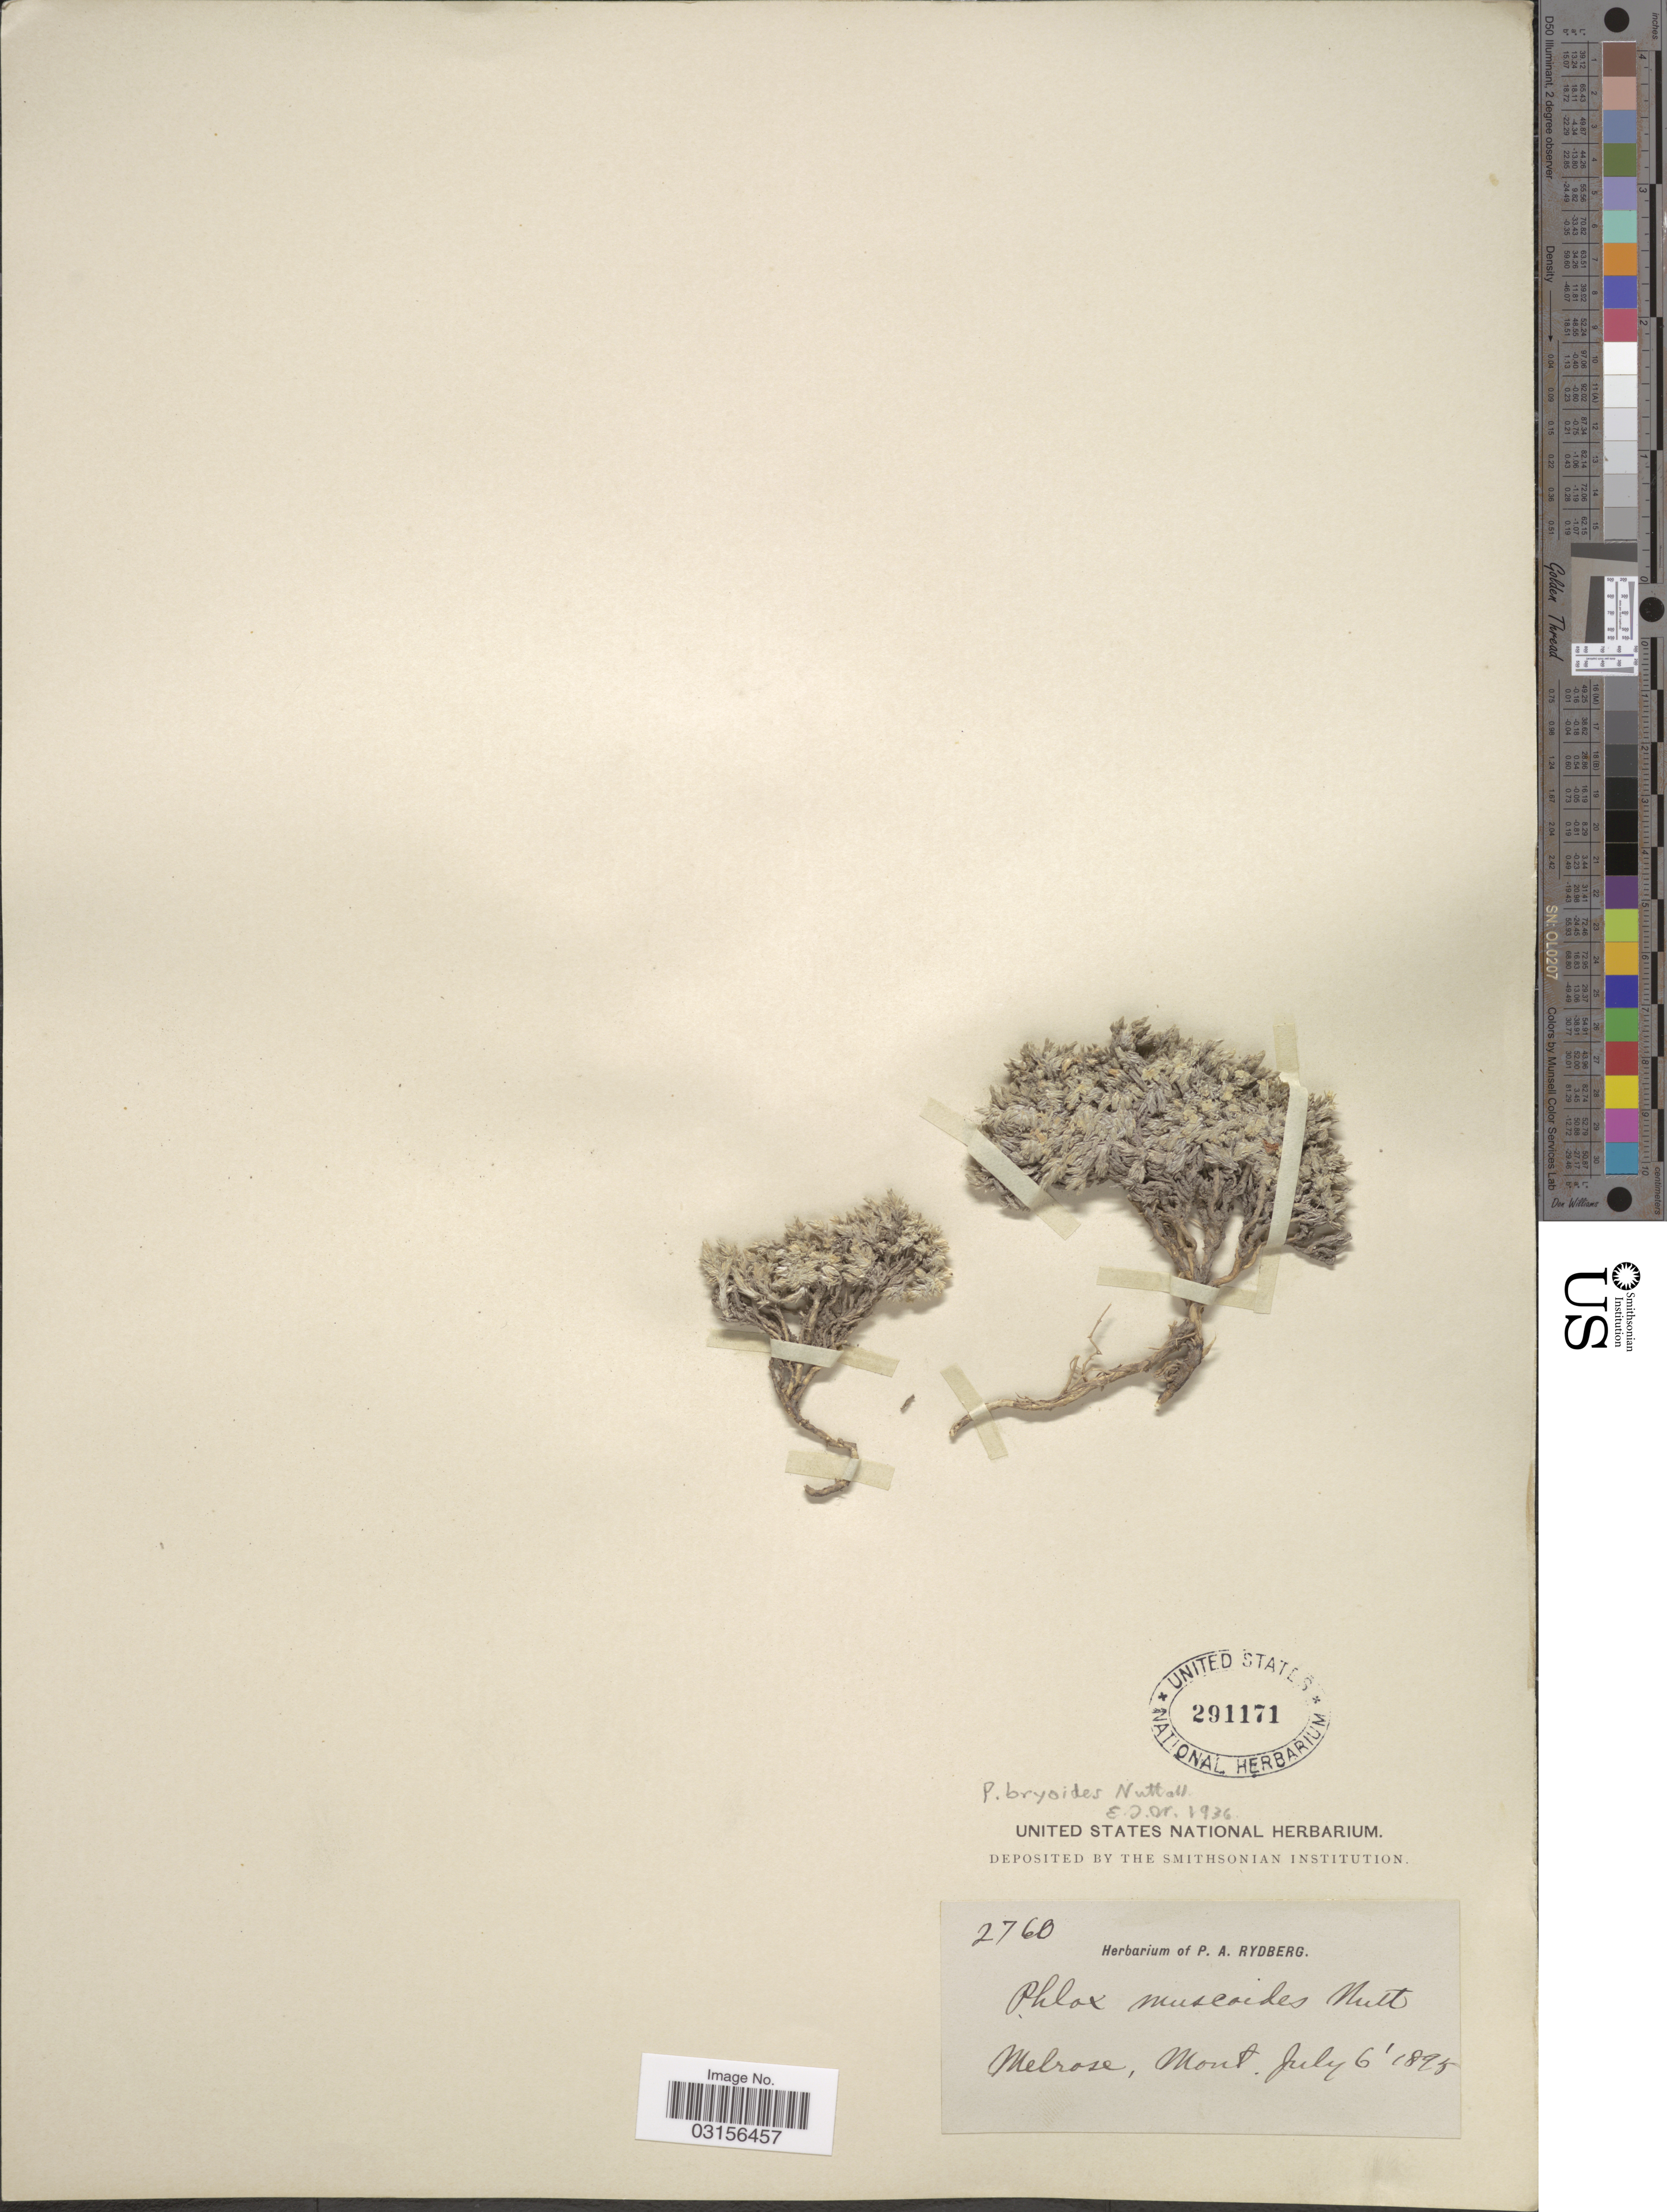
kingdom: Plantae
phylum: Tracheophyta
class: Magnoliopsida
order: Ericales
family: Polemoniaceae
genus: Phlox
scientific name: Phlox hoodii subsp. muscoides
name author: (Nutt.) Wherry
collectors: ex herb. P. A. Rydberg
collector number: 2760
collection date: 1895-07-06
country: United States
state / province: Montana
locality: Melrose, Mont.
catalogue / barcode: US 291171